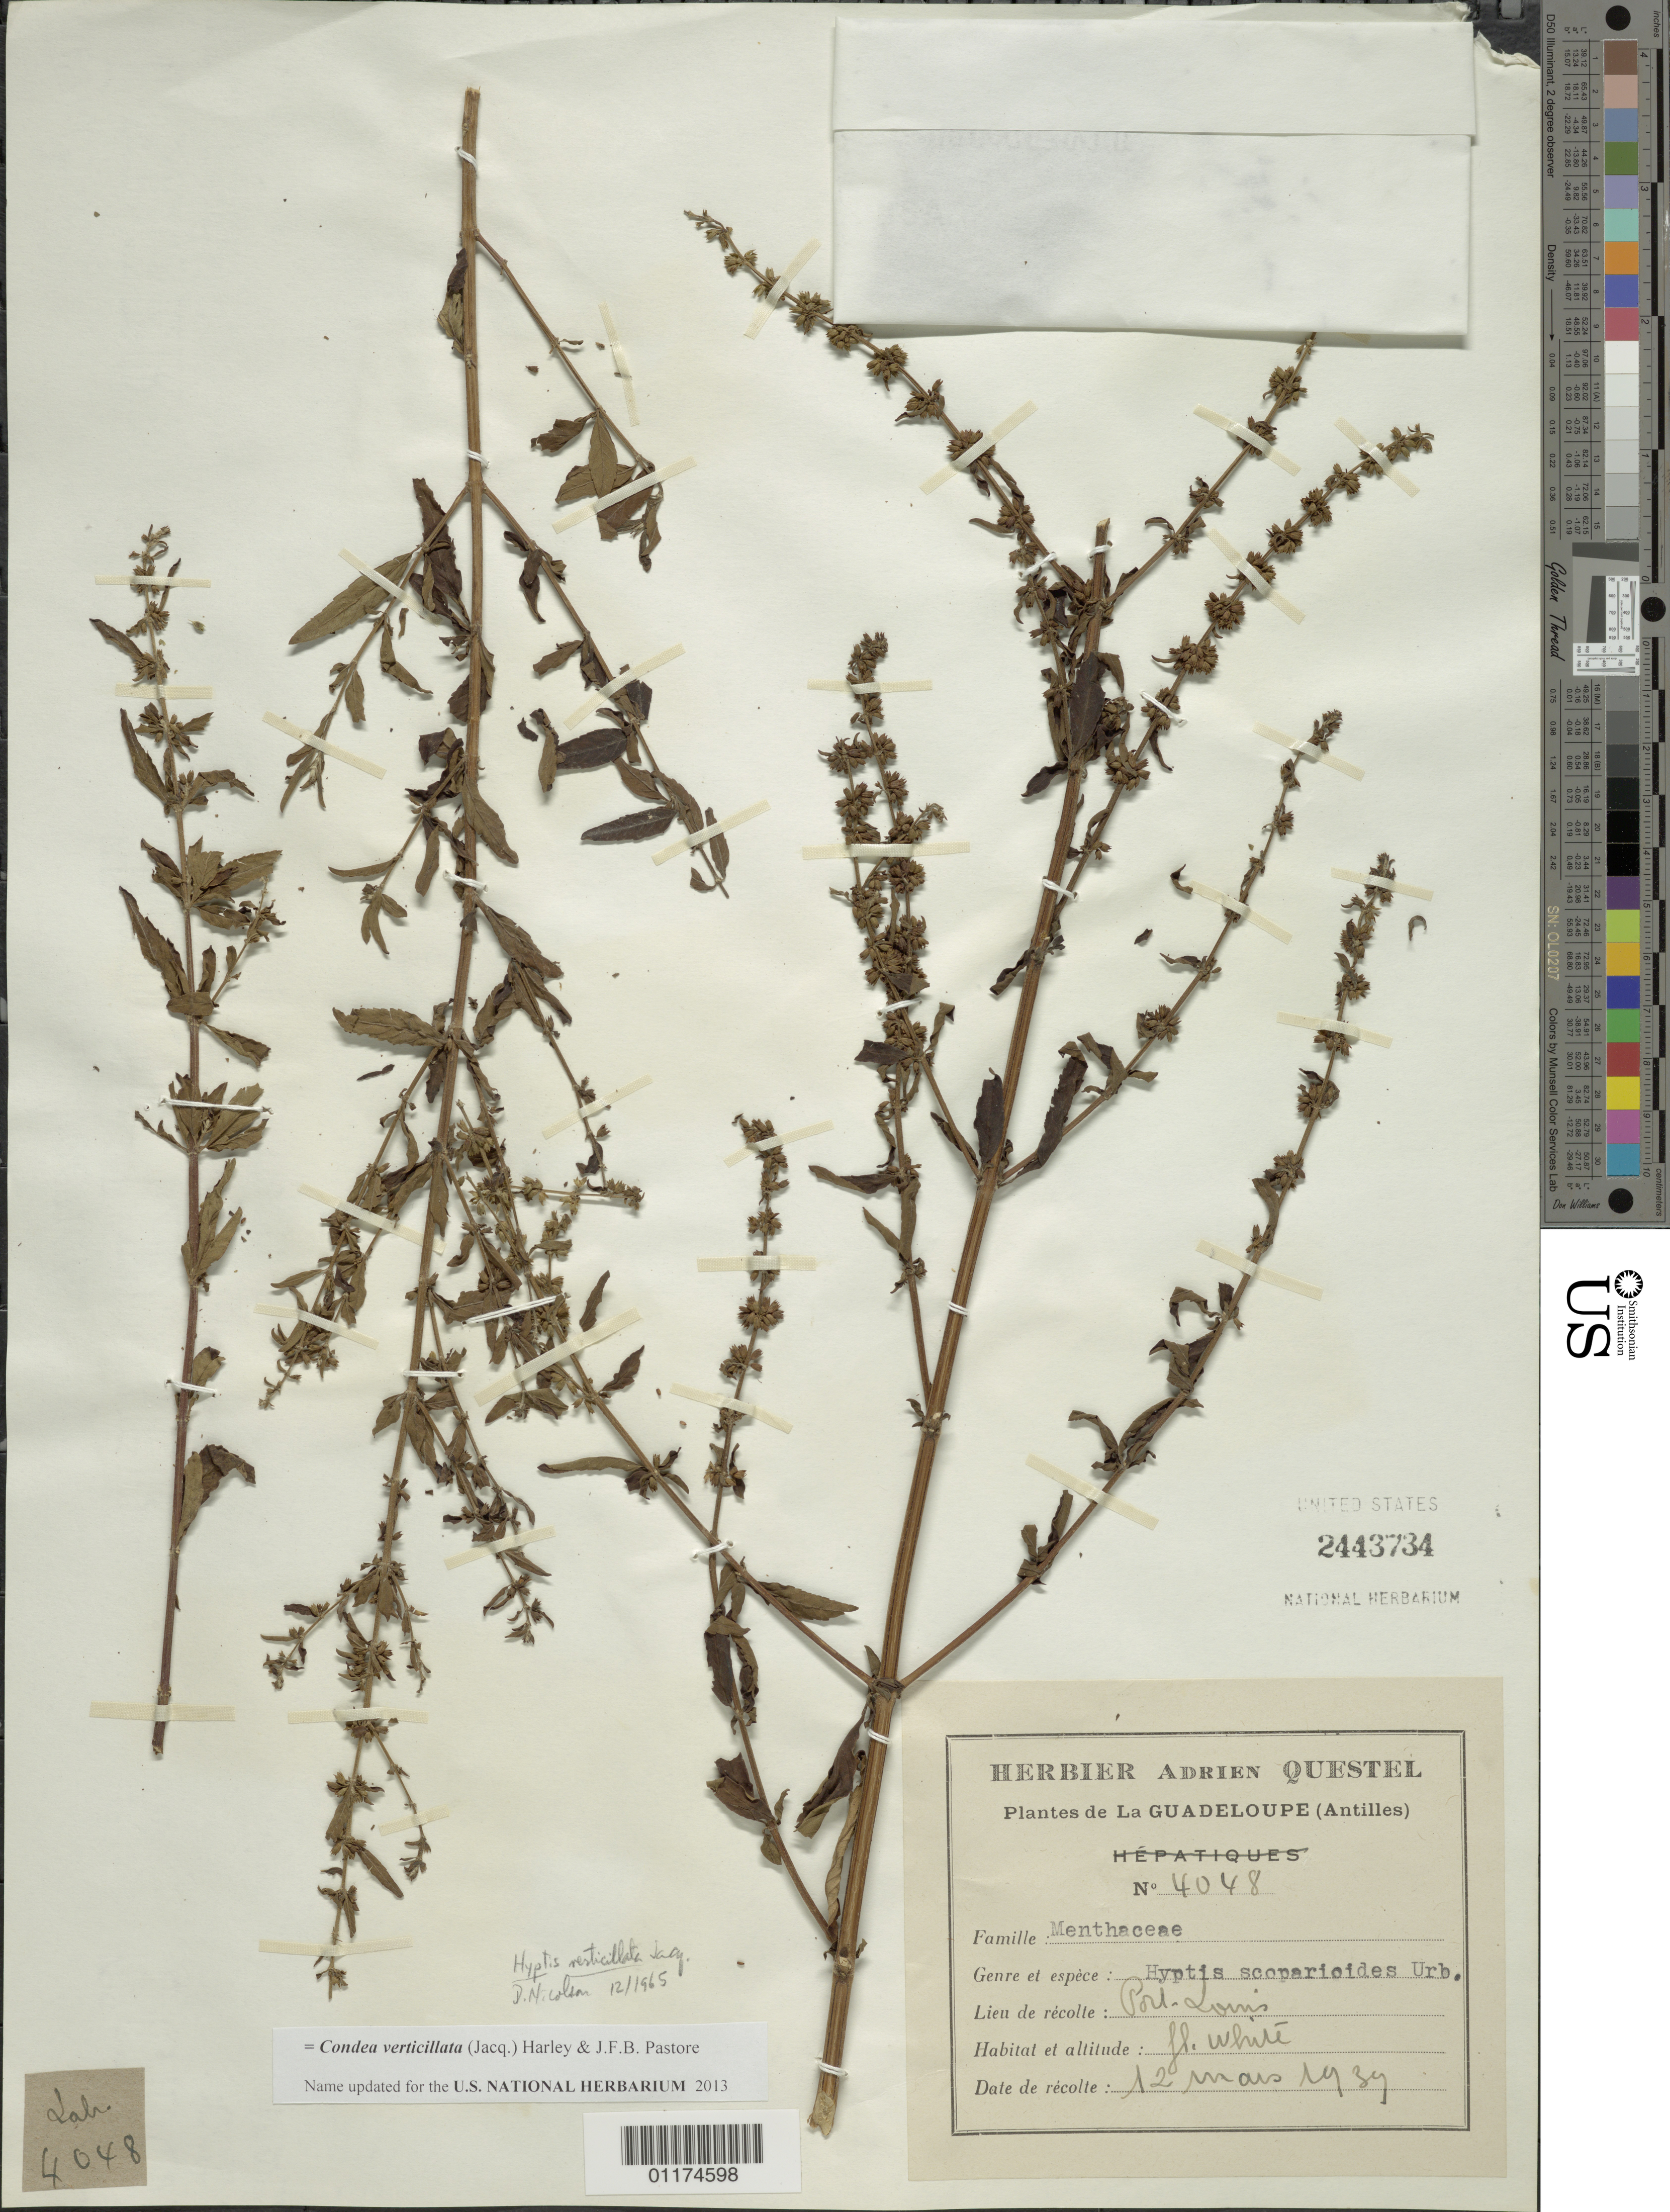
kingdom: Plantae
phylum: Tracheophyta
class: Magnoliopsida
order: Lamiales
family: Lamiaceae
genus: Condea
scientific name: Condea verticillata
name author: (Jacq.) Harley & J.F.B. Pastore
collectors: A. Questel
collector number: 4048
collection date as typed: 12 Mar 1939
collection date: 1939-03-12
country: Guadeloupe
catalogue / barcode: US 2443734